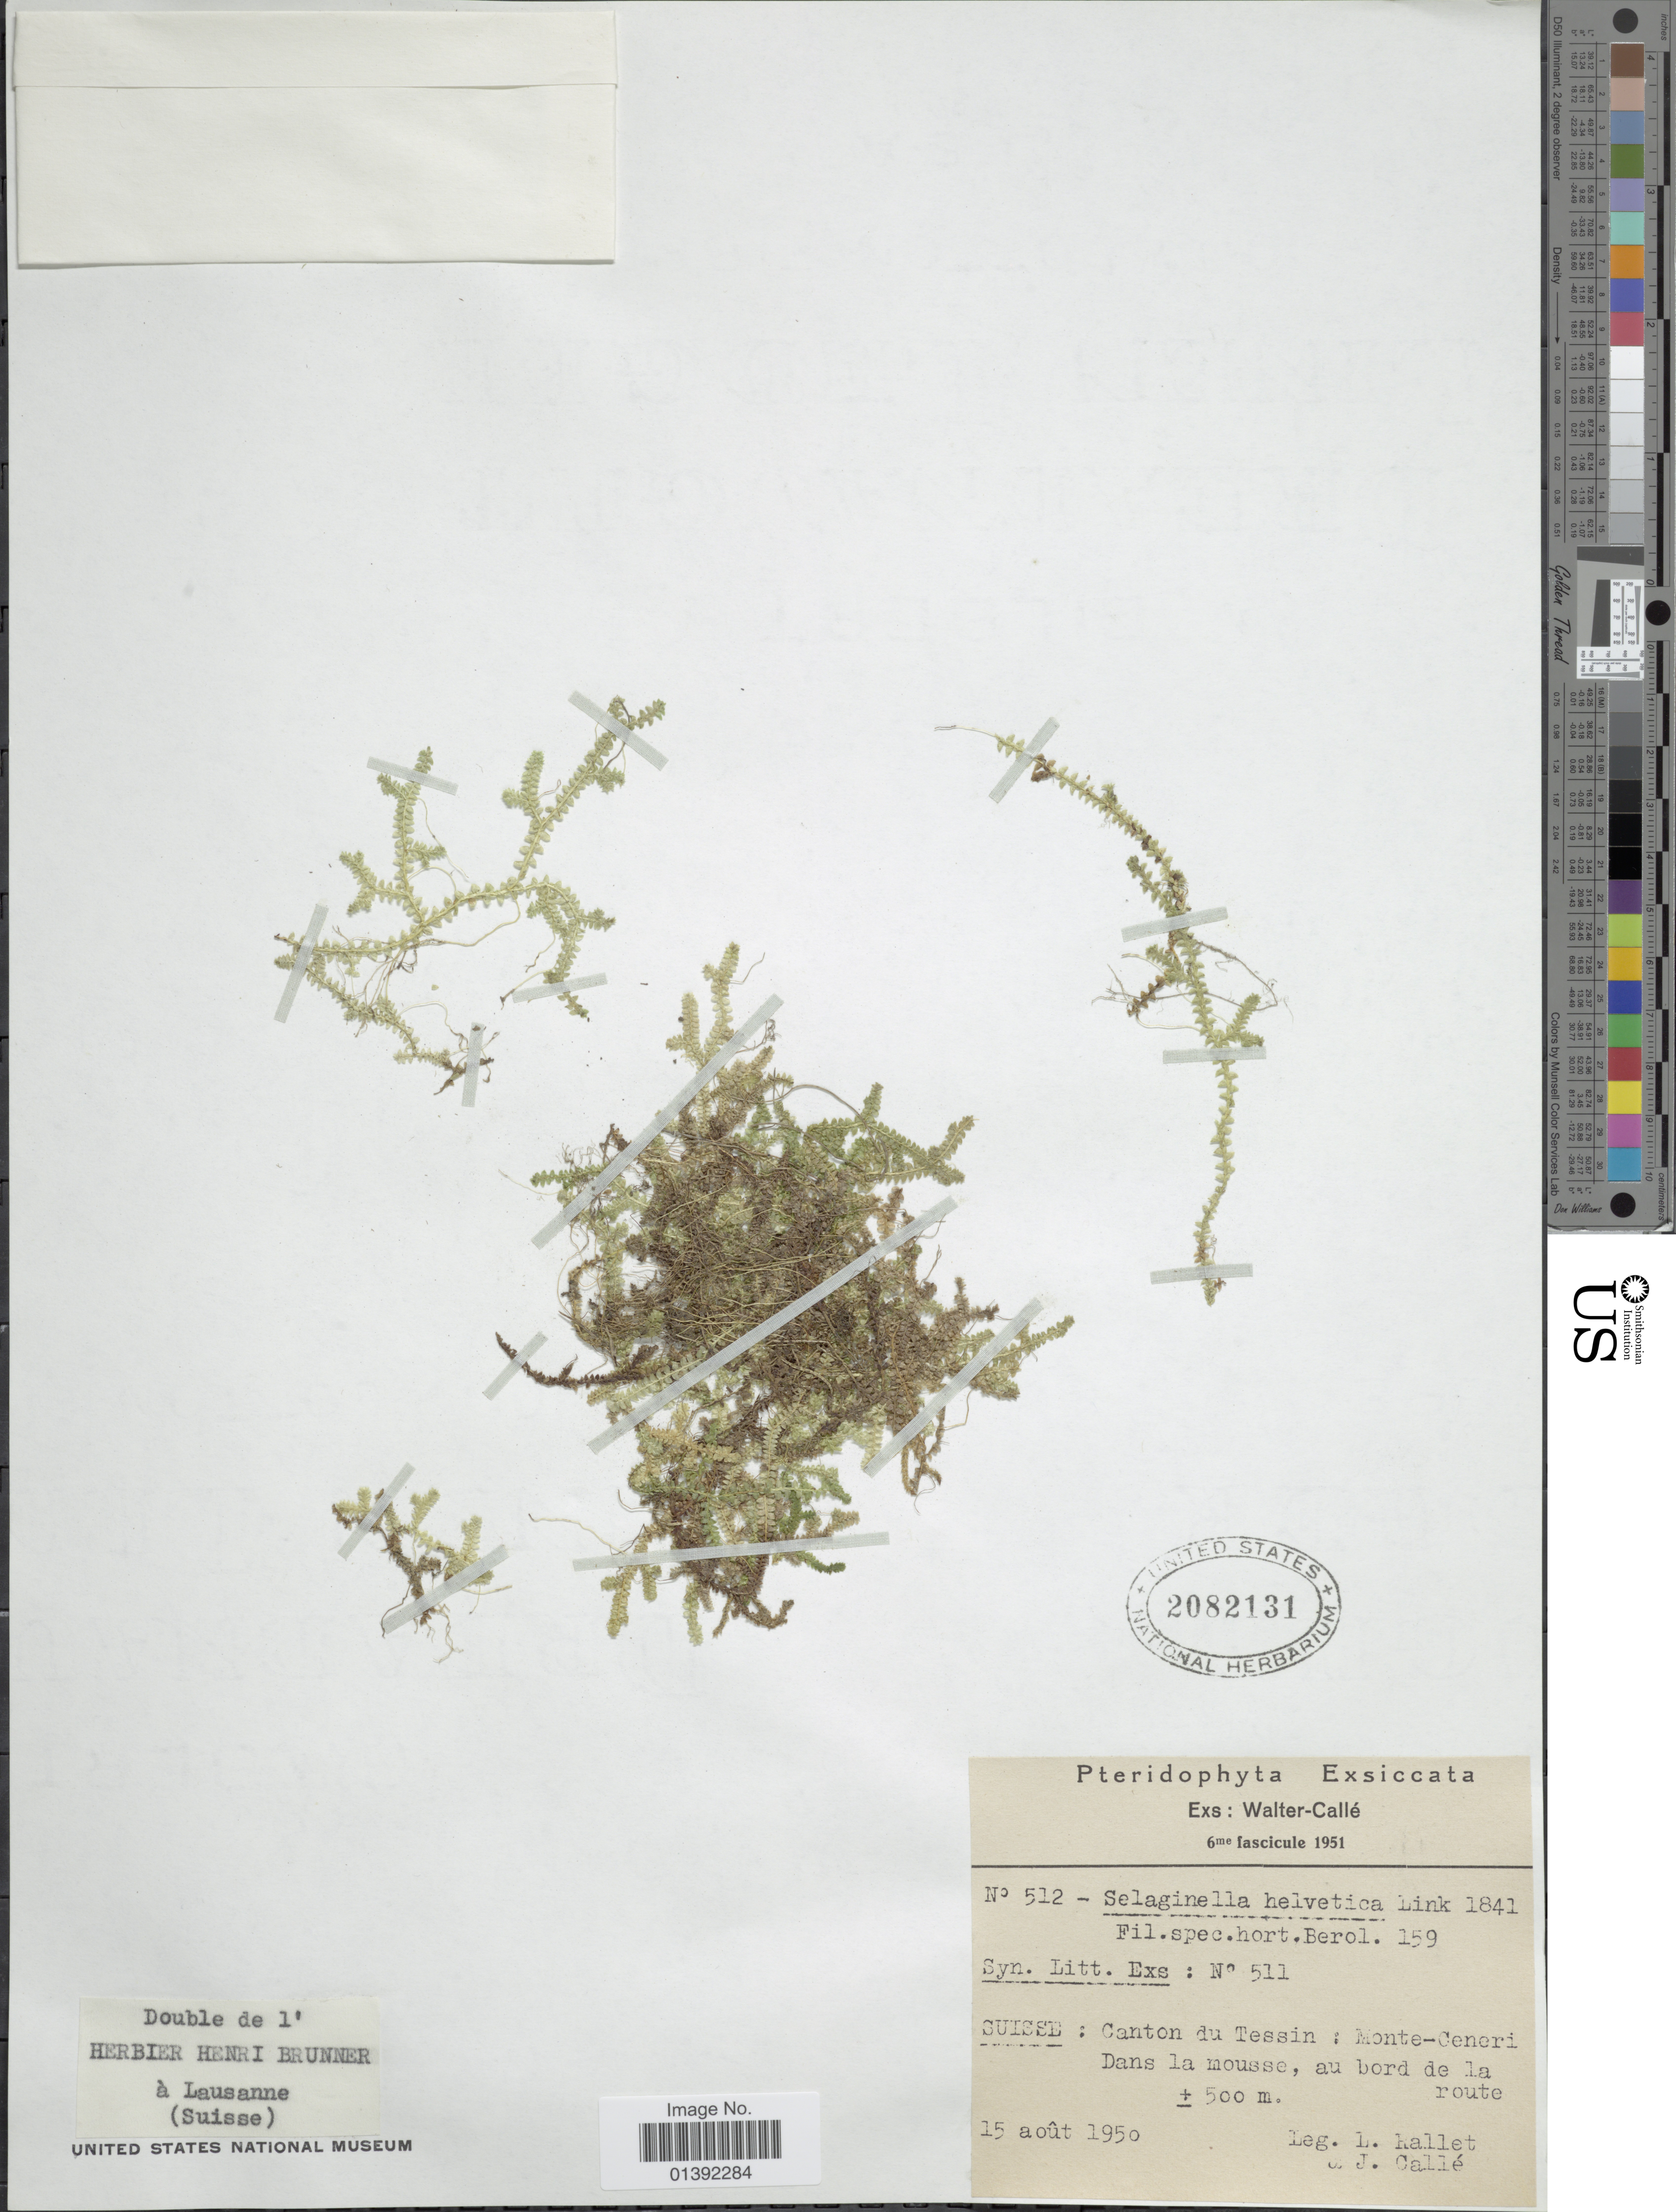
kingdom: Plantae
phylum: Tracheophyta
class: Lycopodiopsida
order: Selaginellales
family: Selaginellaceae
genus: Selaginella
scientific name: Selaginella helvetica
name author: (L.) Spring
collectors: L. Rallet & Calle, J.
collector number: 512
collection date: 1950-08-15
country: Switzerland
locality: Suisse: Canton du Tessin, Monte-Ceneri, dans la mousse, au bord de la route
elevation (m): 500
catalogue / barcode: US 2082131